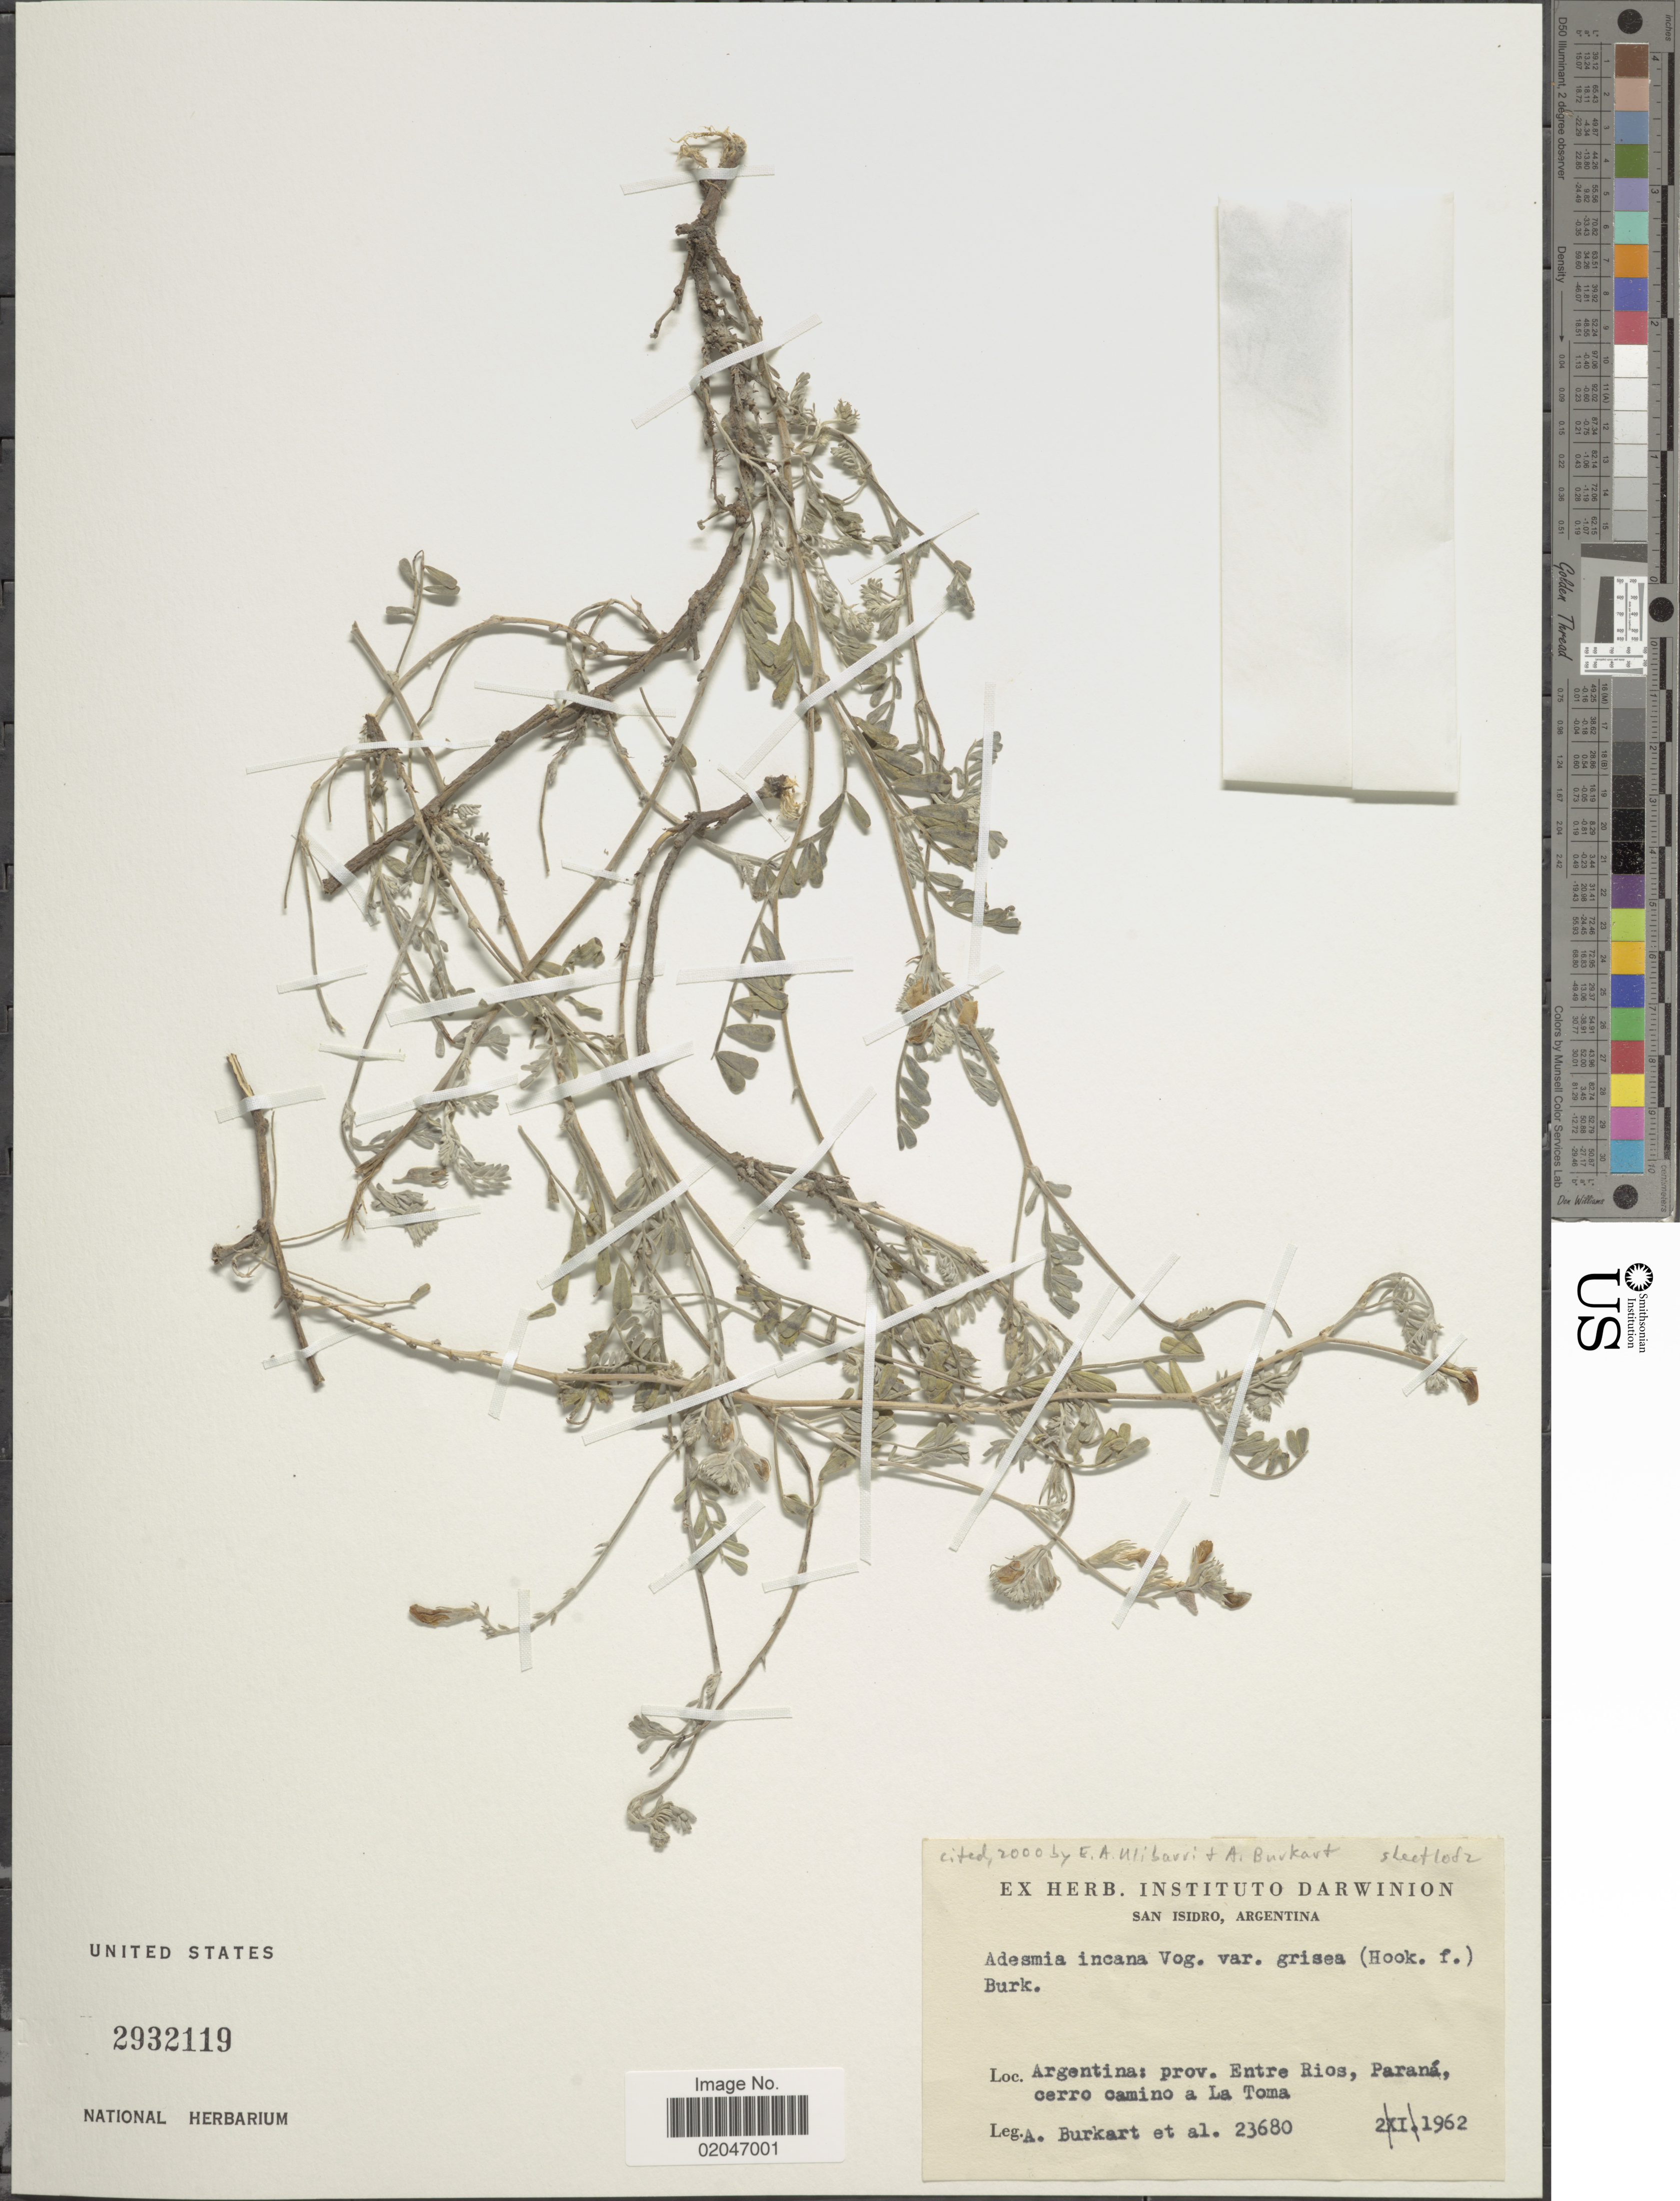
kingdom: Plantae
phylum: Tracheophyta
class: Magnoliopsida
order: Fabales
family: Fabaceae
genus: Adesmia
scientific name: Adesmia incana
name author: Vogel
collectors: A. E. Burkart & et al.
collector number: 23680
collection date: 1962-01-02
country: Argentina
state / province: Entre Rios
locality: Parana, cerro camino a La Toma.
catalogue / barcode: US 2932119